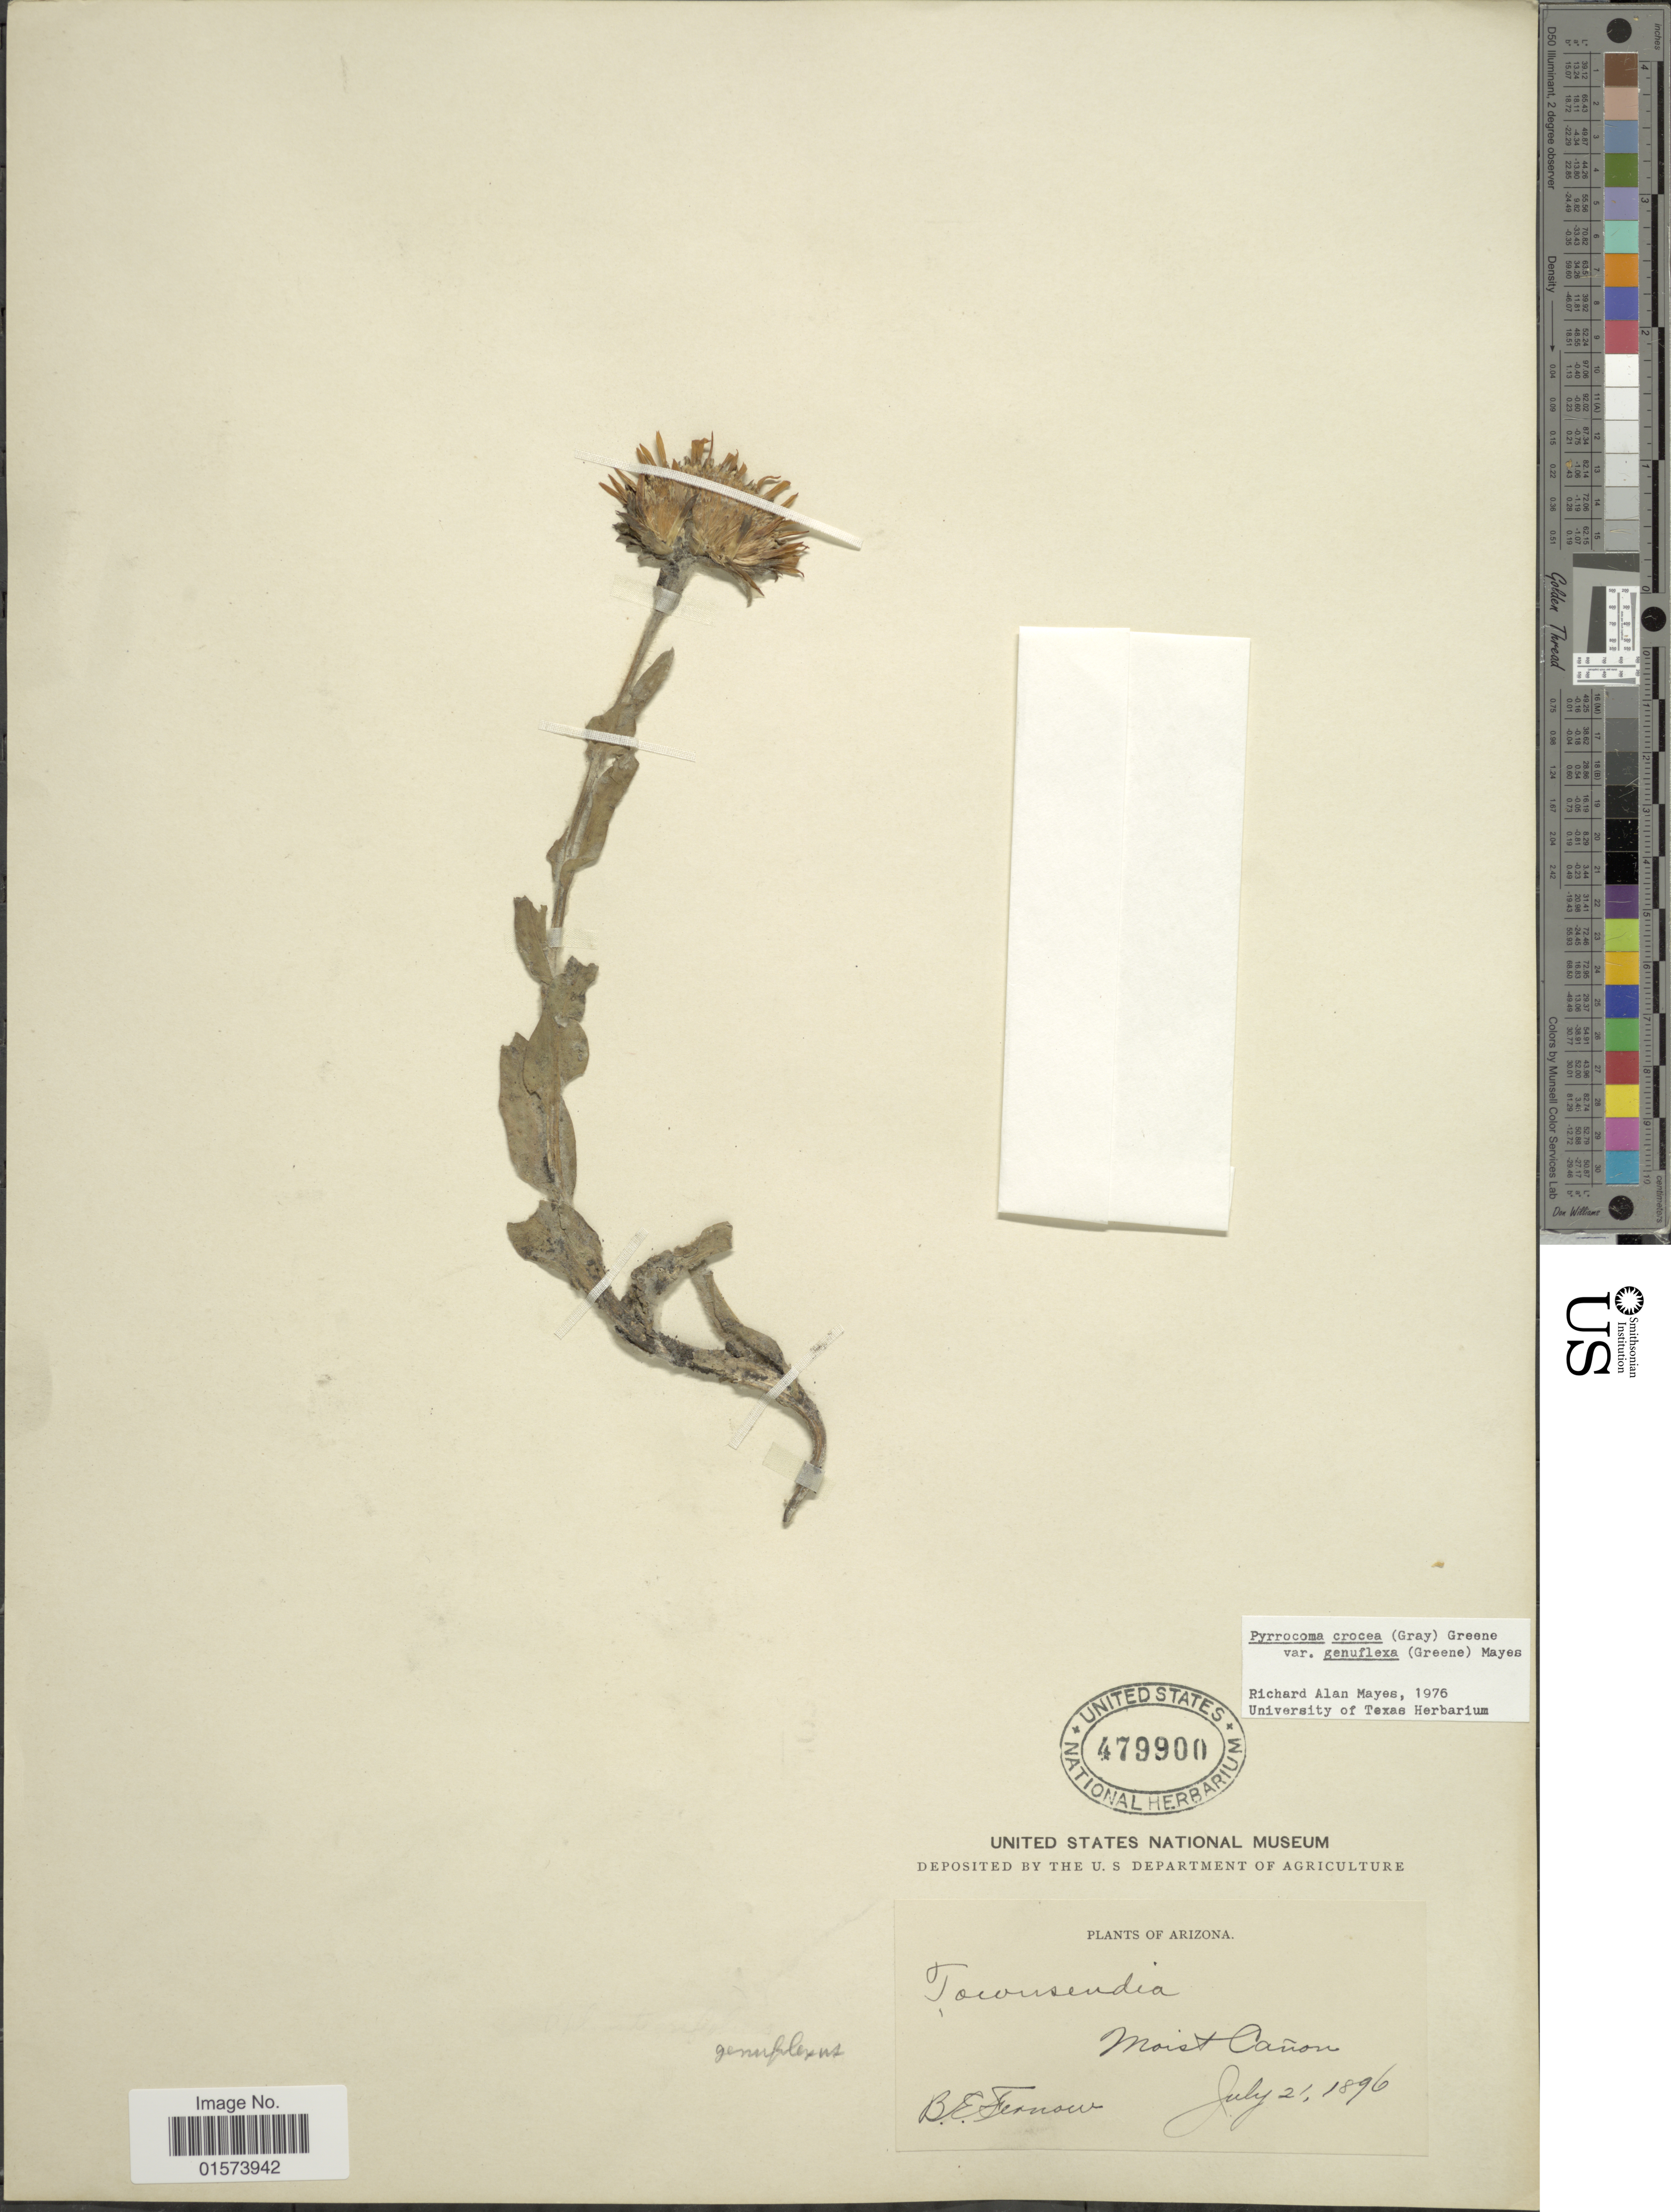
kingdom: Plantae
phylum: Tracheophyta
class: Magnoliopsida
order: Asterales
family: Asteraceae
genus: Pyrrocoma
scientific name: Pyrrocoma crocea var. genuflexa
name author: Mayes ex & D.J. Keil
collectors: B. Fernow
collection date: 1896-07-21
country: United States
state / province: Arizona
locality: Moist Cañon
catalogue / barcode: US 479900